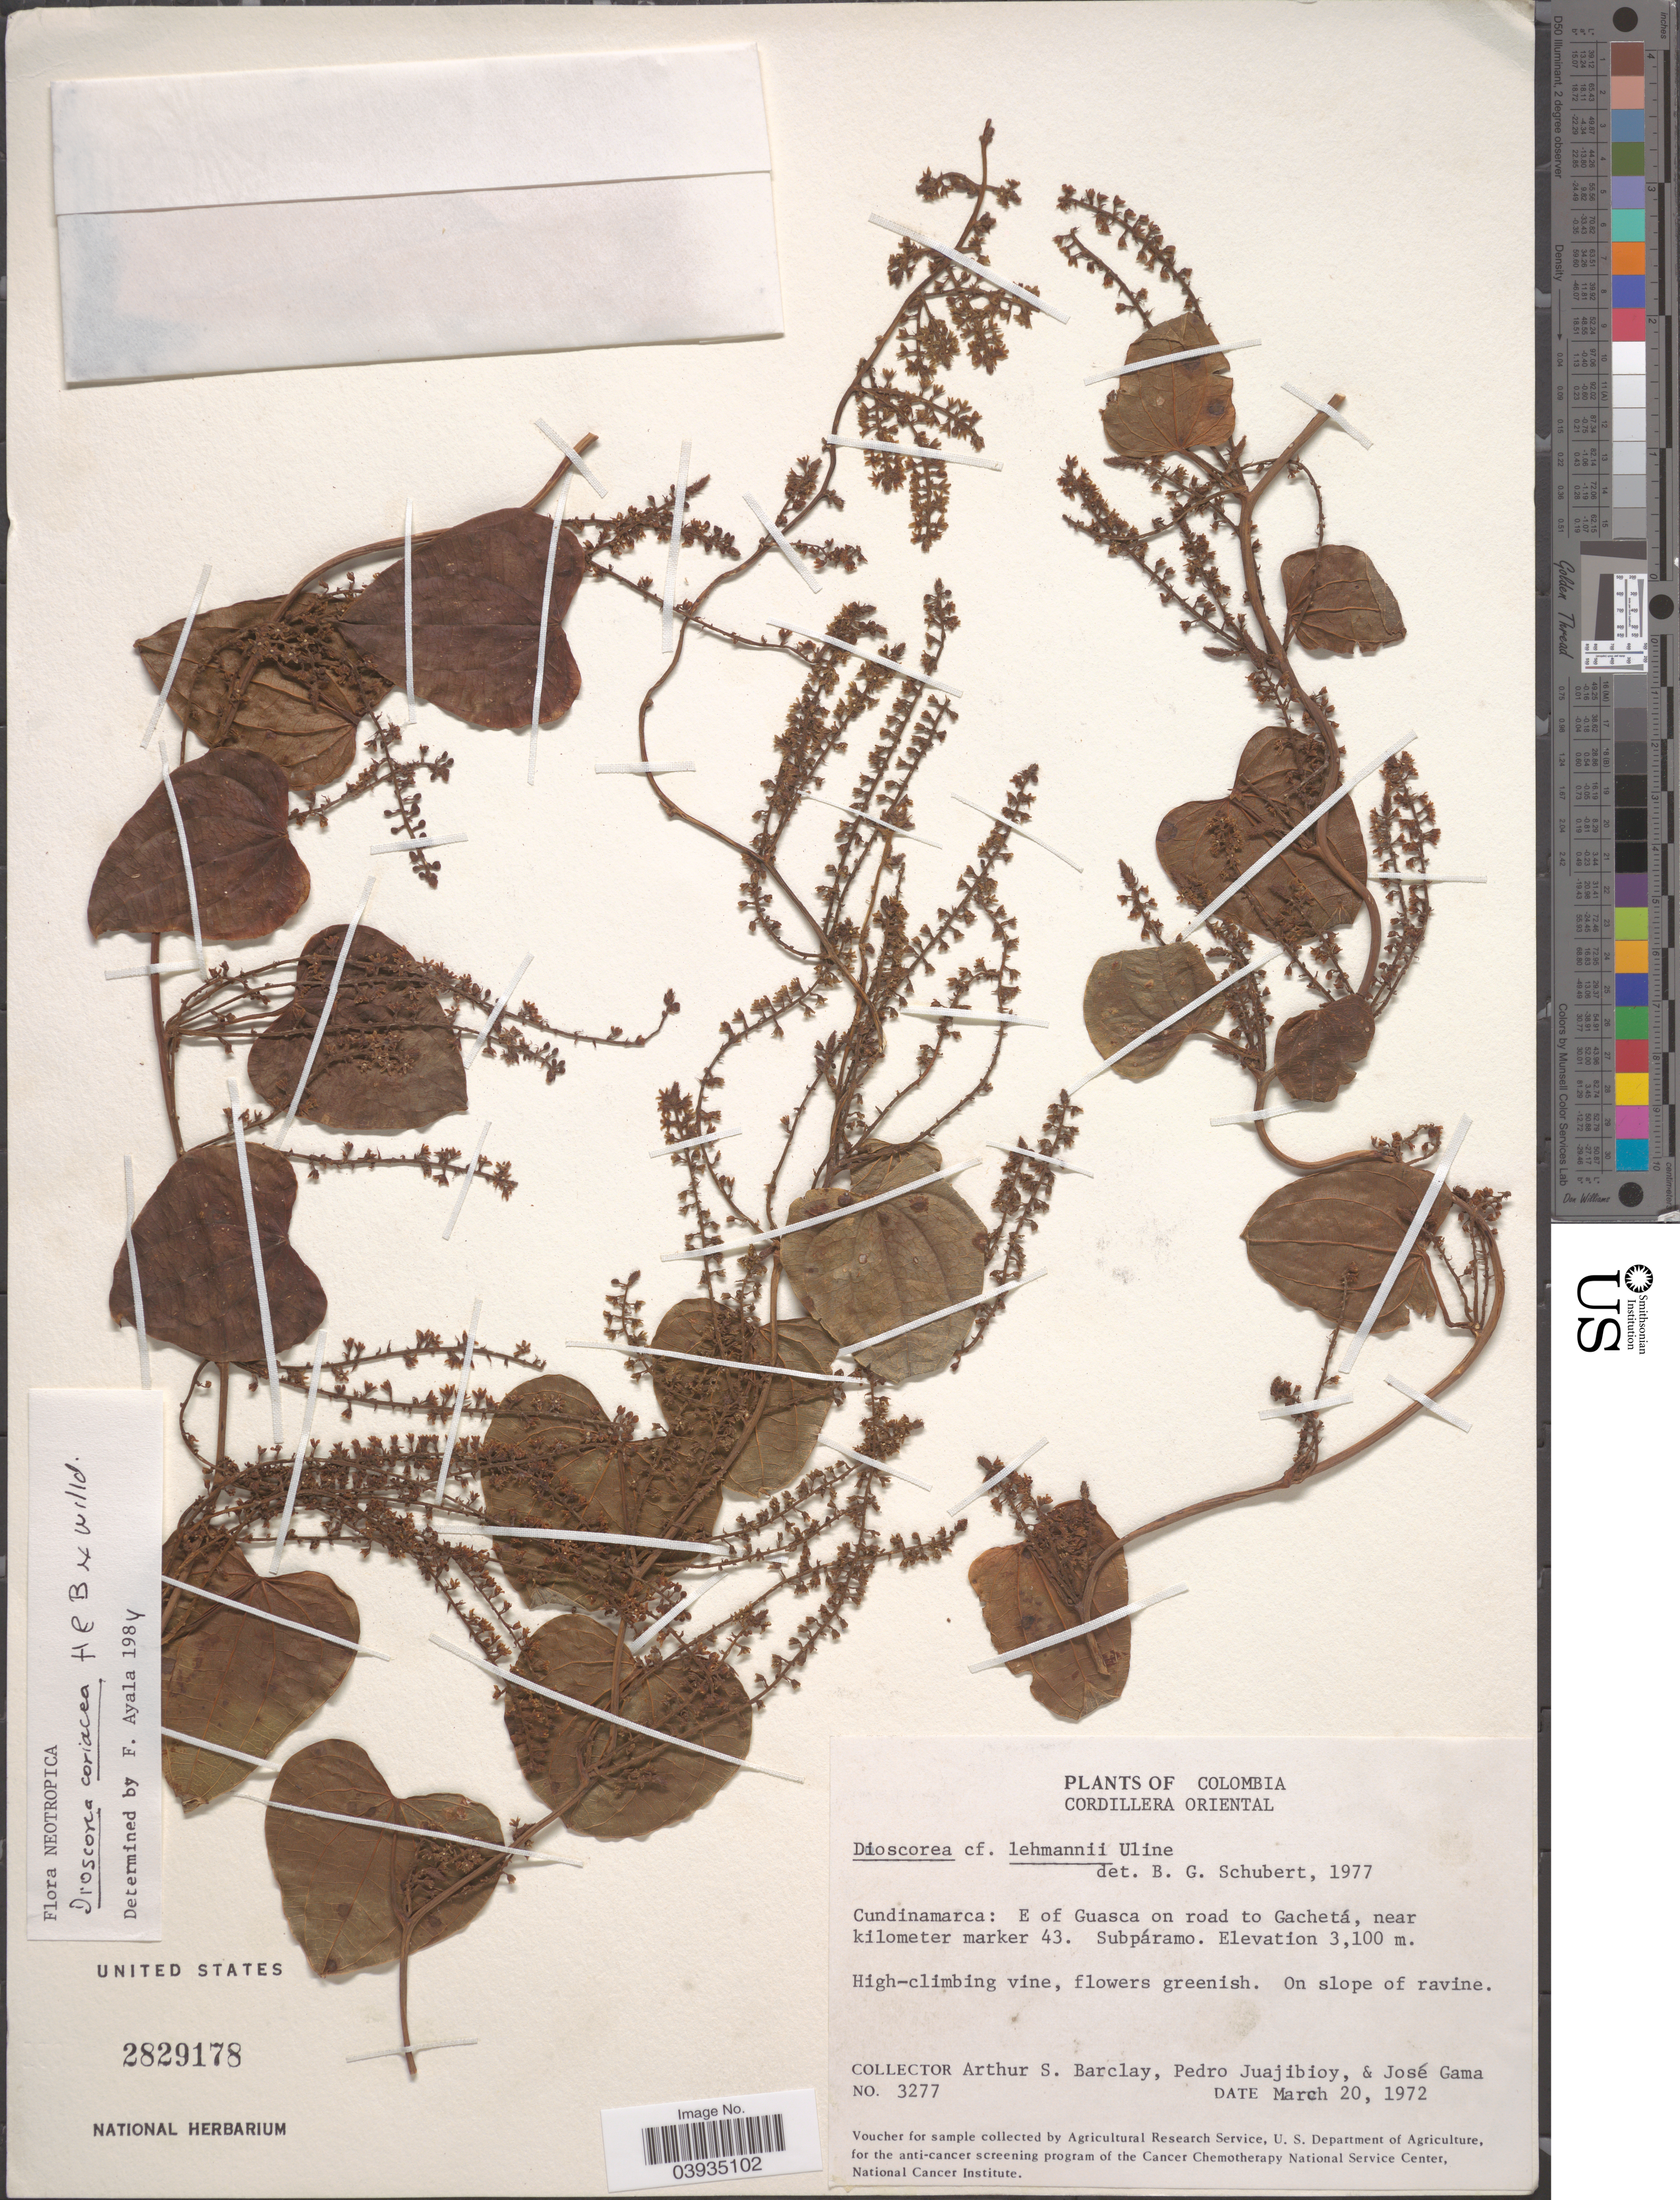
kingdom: Plantae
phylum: Tracheophyta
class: Liliopsida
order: Dioscoreales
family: Dioscoreaceae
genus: Dioscorea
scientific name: Dioscorea coriacea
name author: Humb. & Bonpl. ex Willd.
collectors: A. S. Barclay, P. Juajibioy & J. Gama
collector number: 3277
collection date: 1972-03-20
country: Colombia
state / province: Cundinamarca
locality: Cordillera Oriental. E of Guasca on road to Gachetá, near kilometer marker 43.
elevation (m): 3100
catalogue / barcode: US 2829178